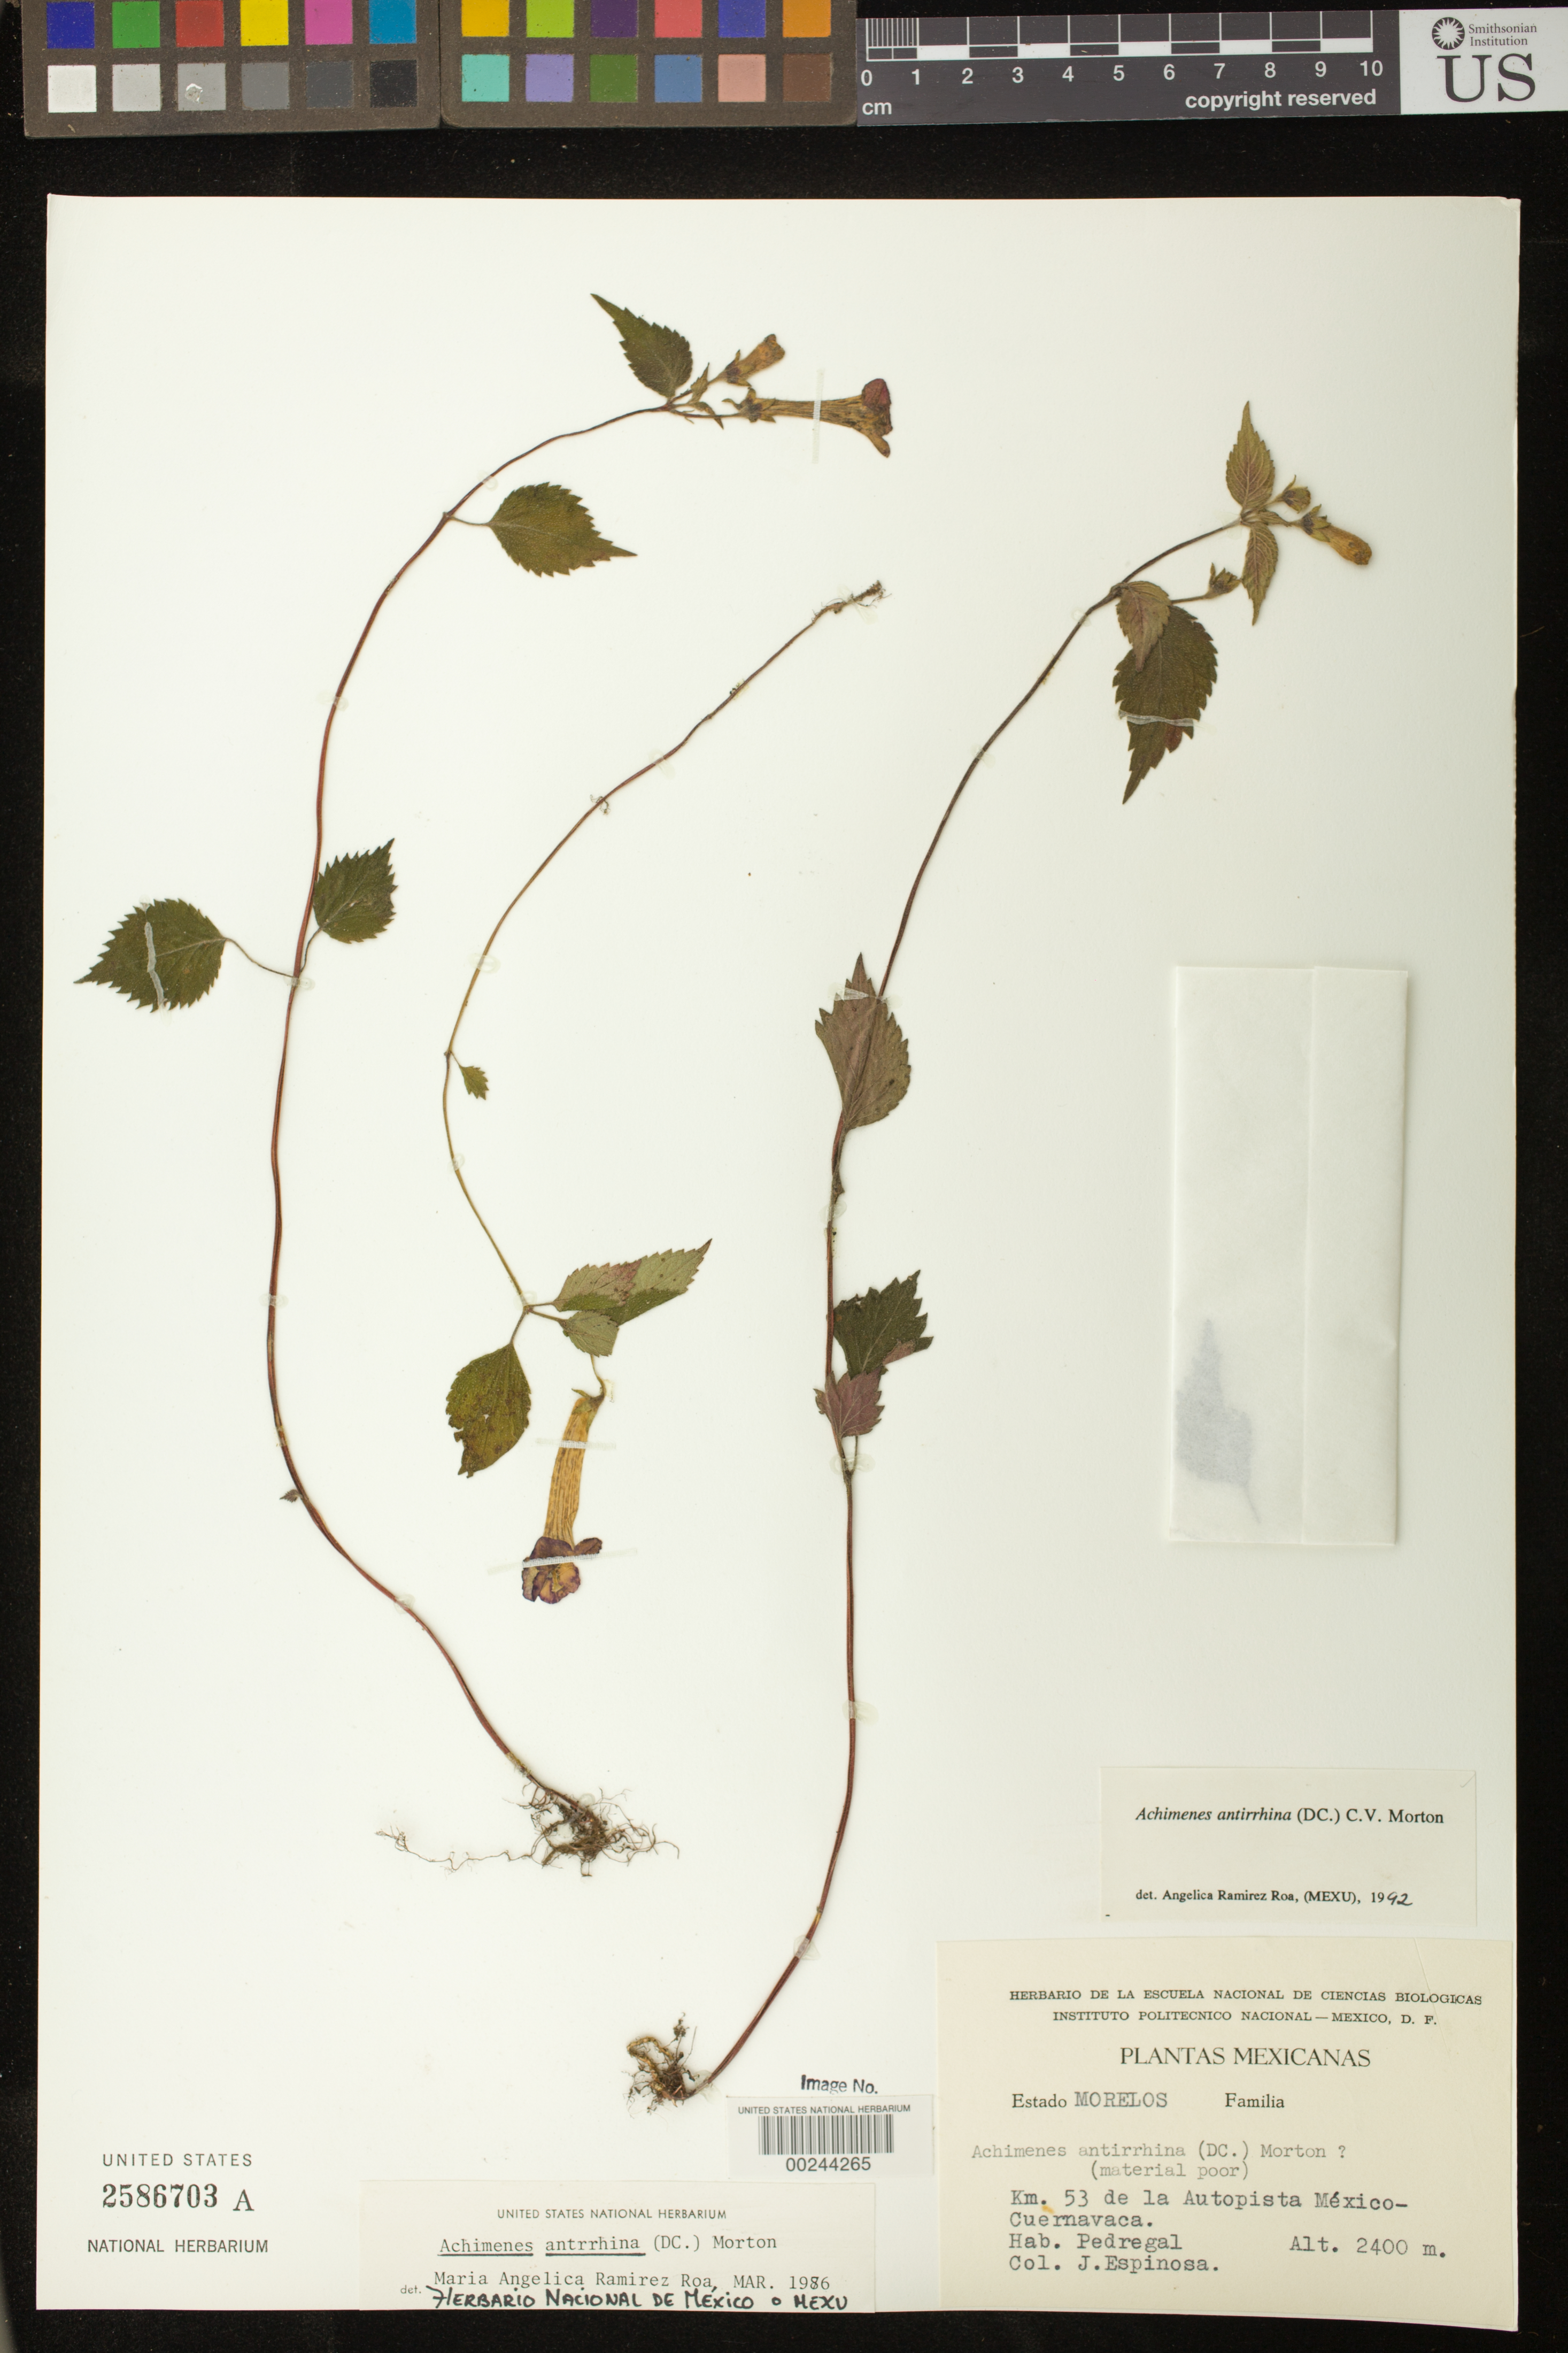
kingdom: Plantae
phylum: Tracheophyta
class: Magnoliopsida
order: Lamiales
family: Gesneriaceae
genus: Achimenes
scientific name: Achimenes antirrhina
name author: (DC.) C.V. Morton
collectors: J. Espinosa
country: Mexico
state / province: Morelos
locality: Km 53 from autopista Mexico - Cuernavaca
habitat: Pedregal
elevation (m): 2400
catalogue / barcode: US 2586703A